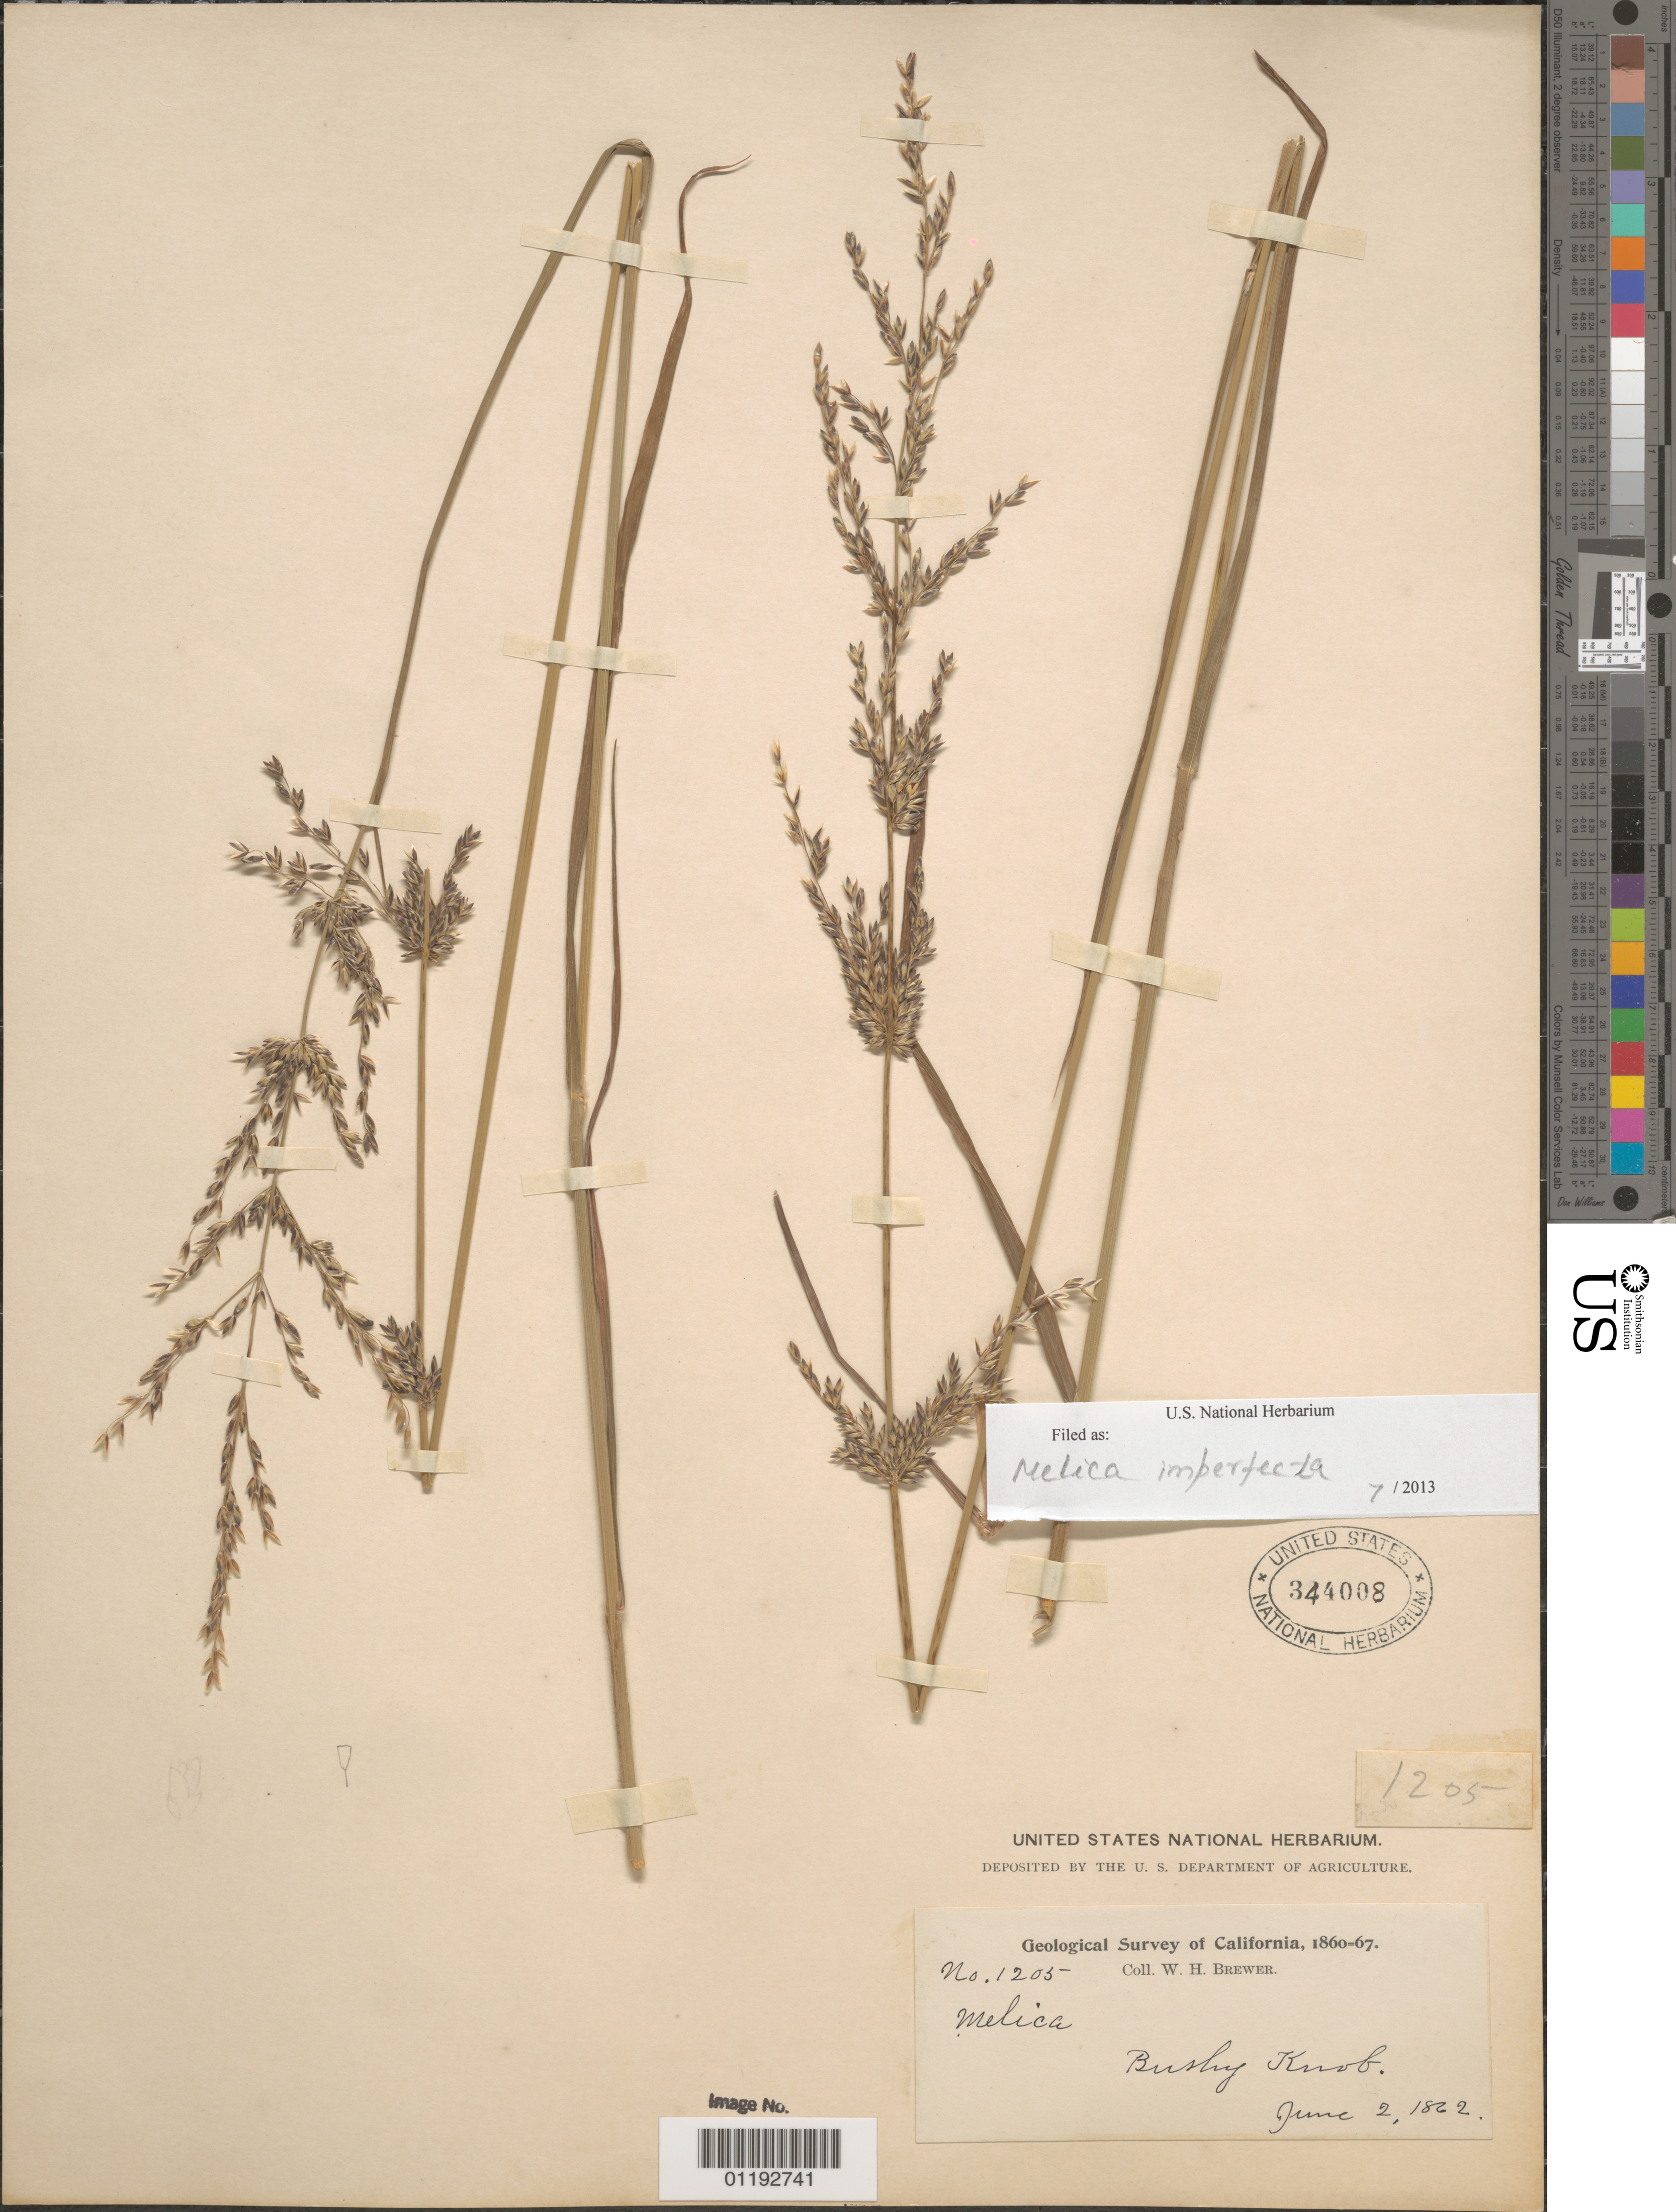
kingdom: Plantae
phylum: Tracheophyta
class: Liliopsida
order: Poales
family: Poaceae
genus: Melica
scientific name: Melica imperfecta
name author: Trin.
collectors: W. H. Brewer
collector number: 1205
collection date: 1862-06-02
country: United States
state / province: California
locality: Bushy Knob.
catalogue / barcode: US 344008